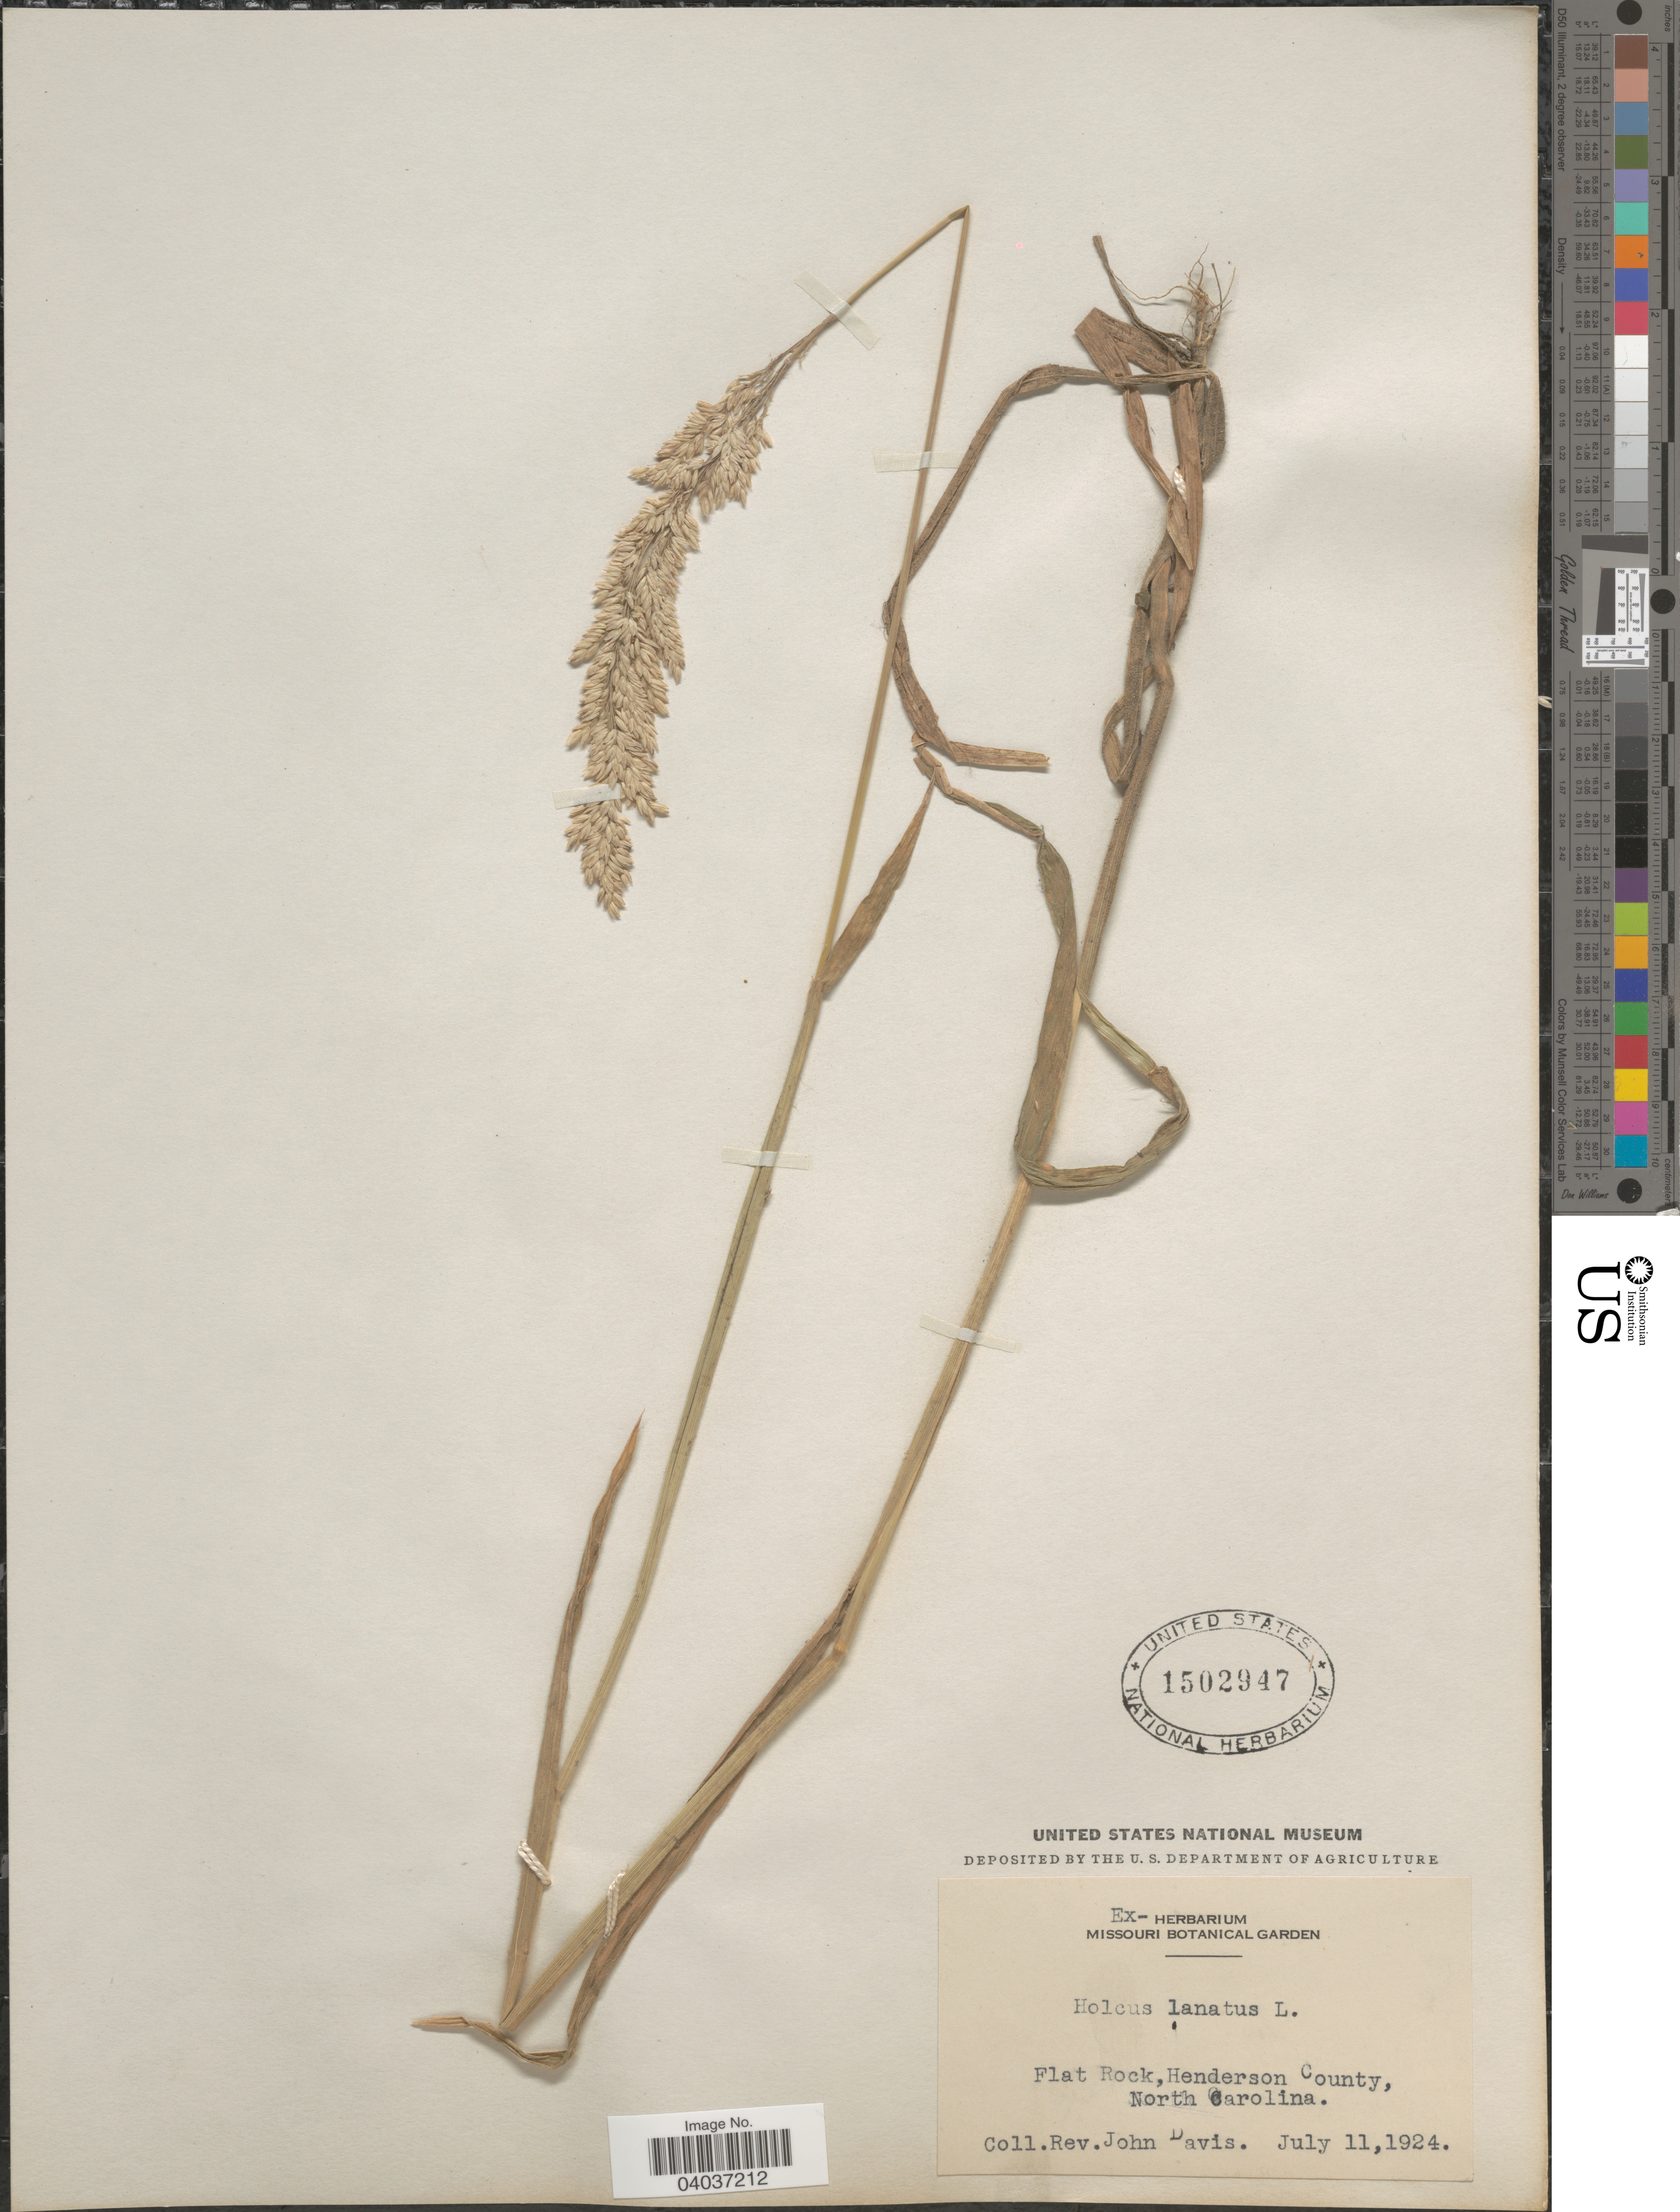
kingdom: Plantae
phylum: Tracheophyta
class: Liliopsida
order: Poales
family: Poaceae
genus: Holcus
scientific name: Holcus lanatus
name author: L.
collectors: J. Davis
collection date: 1924-07-11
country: United States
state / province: North Carolina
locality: Flat Rock, Henderson County.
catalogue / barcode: US 1502947